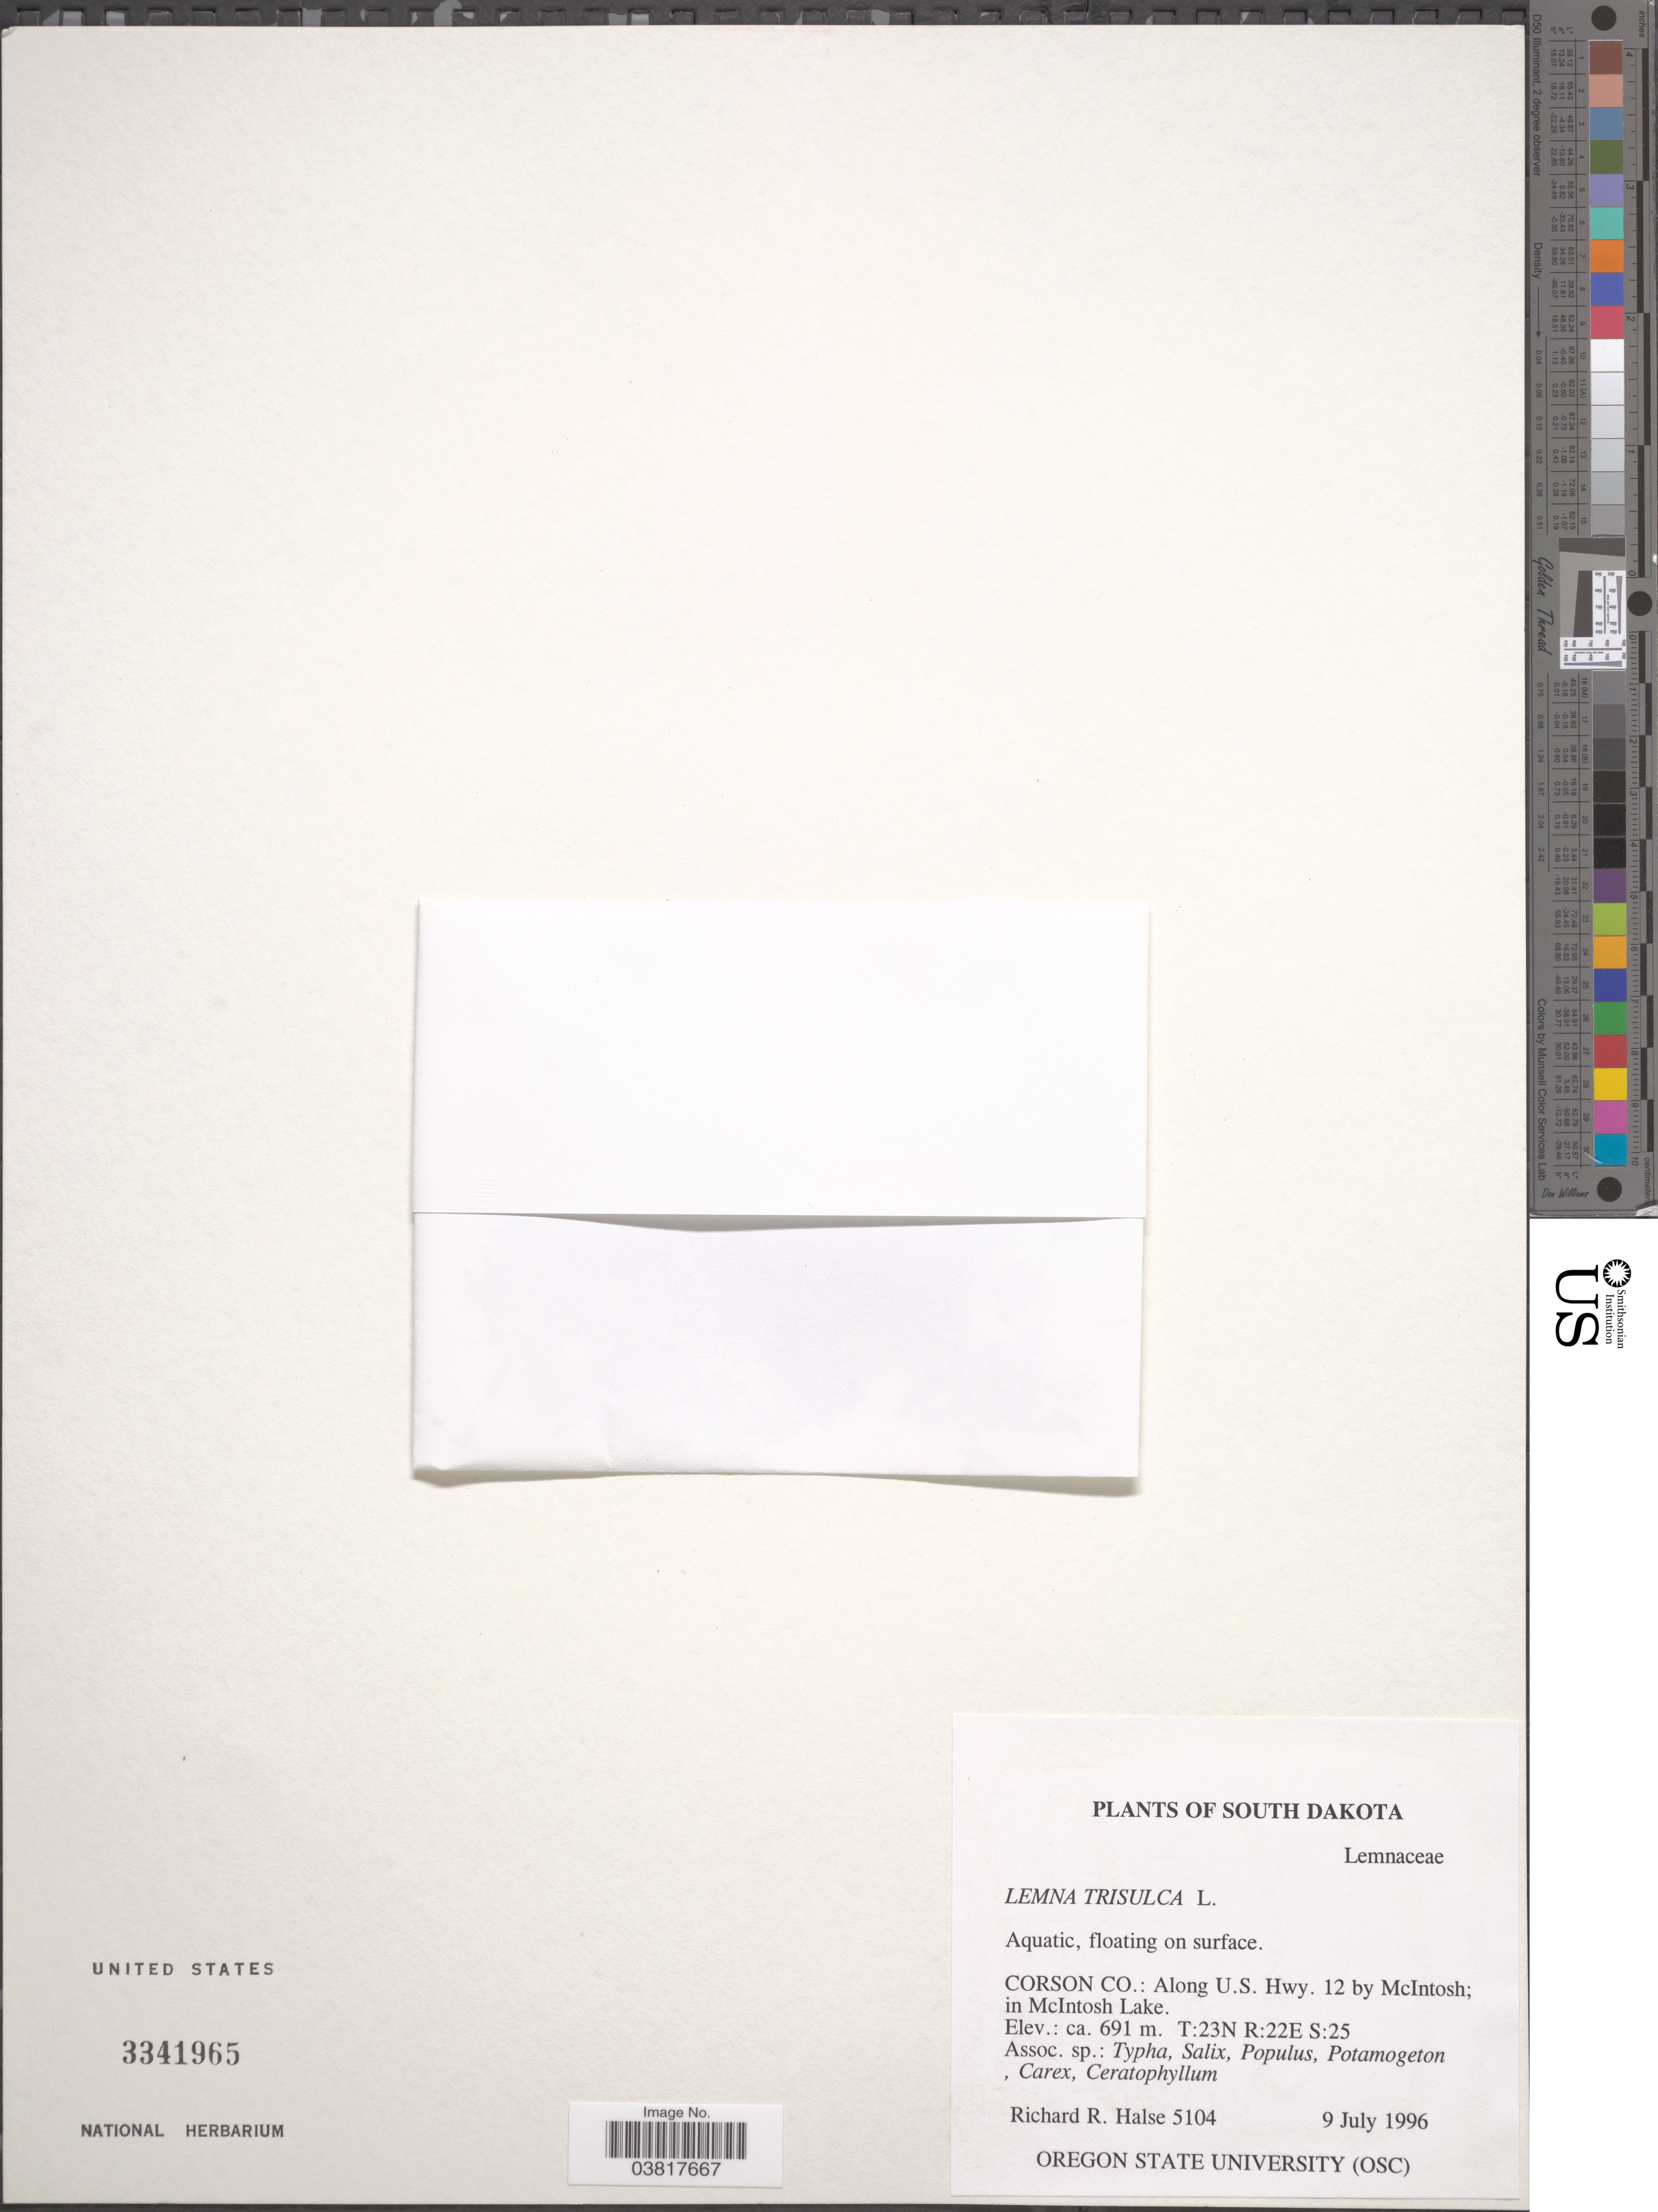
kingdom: Plantae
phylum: Tracheophyta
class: Liliopsida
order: Alismatales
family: Araceae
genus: Lemna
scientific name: Lemna trisulca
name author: L.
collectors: R. Halse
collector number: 5104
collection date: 1996-07-09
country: United States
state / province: South Dakota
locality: Corson Co.: Along U.S. Hwy. 12 by McIntosh; in McIntosh Lake. T:23N R:22E S:25.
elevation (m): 691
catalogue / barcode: US 3341965